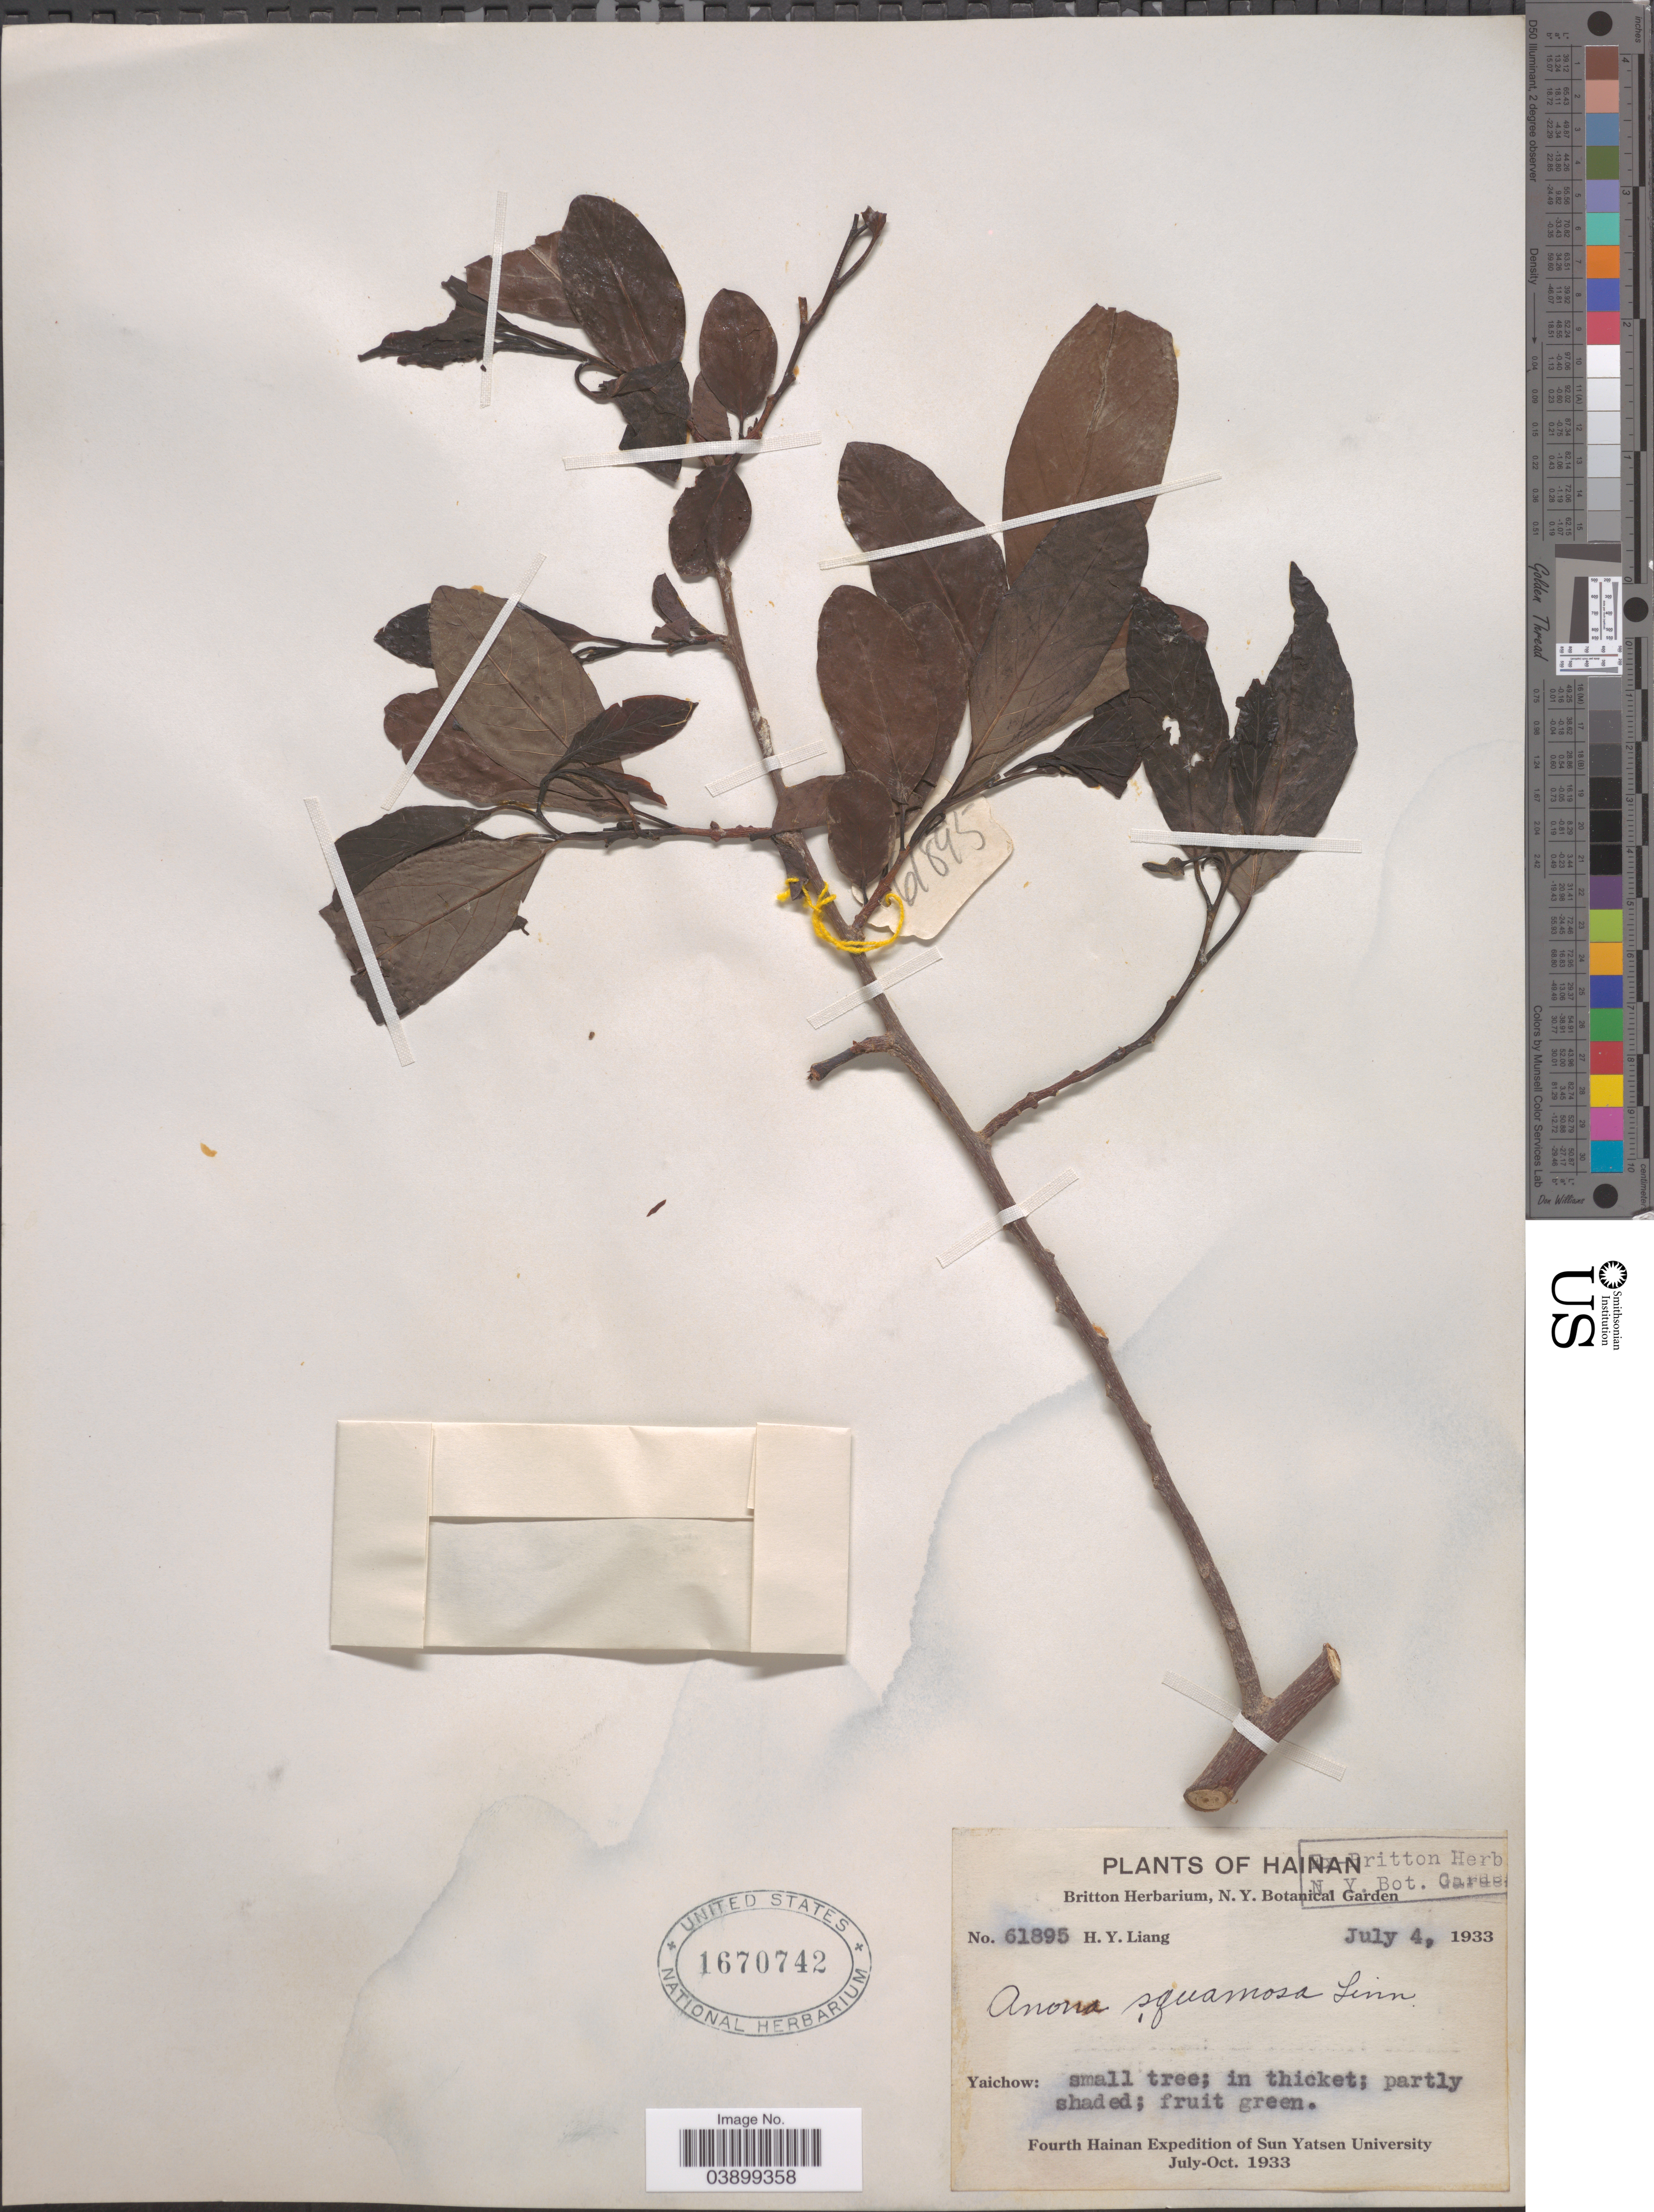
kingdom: Plantae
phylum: Tracheophyta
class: Magnoliopsida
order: Magnoliales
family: Annonaceae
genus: Annona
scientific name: Annona squamosa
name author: L.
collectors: H. Y. Liang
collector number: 61895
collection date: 1933-07-04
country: China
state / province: Hainan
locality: Yaichow.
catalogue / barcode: US 1670742